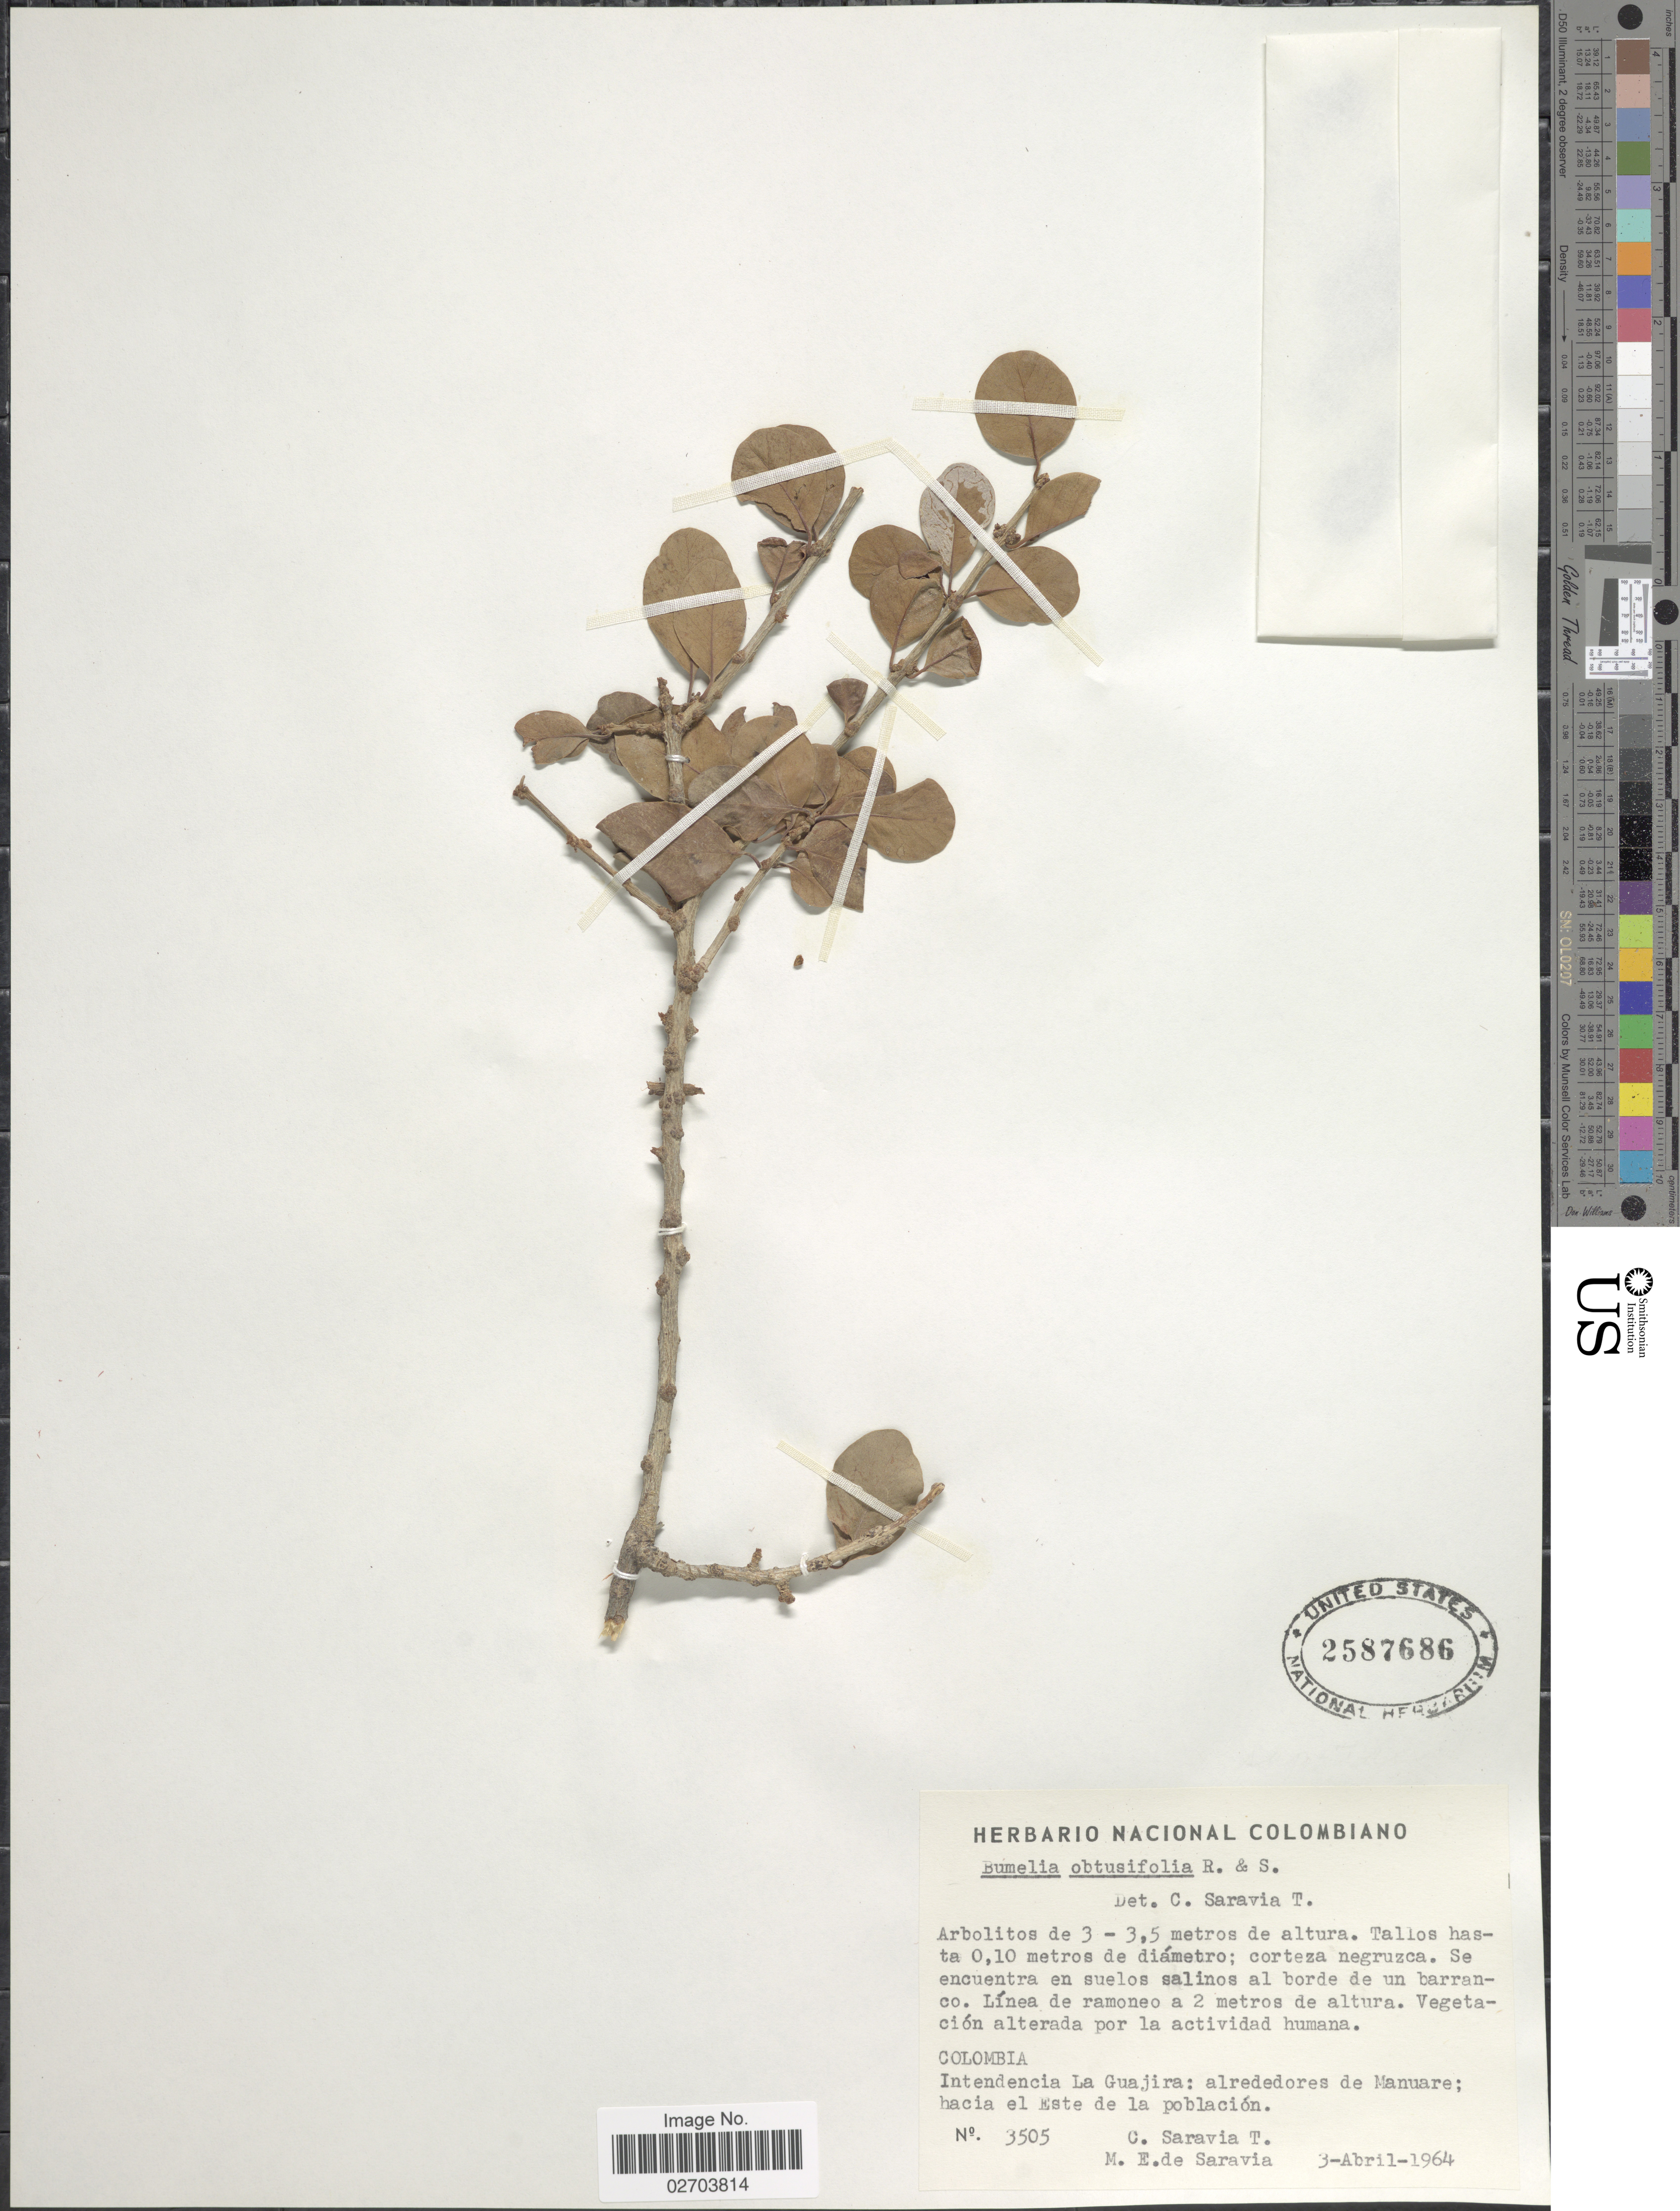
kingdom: Plantae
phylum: Tracheophyta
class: Magnoliopsida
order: Ericales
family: Sapotaceae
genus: Sideroxylon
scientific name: Sideroxylon obtusifolium subsp. buxifolium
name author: (Roem. & Schult.) T.D. Penn.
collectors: C. Saravia T. & M. E. Saravia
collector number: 3505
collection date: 1964-04-03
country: Colombia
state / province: La Guajira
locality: Intendencia La Guajira: alrededores de Manaure; al Este de la poblacion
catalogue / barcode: US 2587686